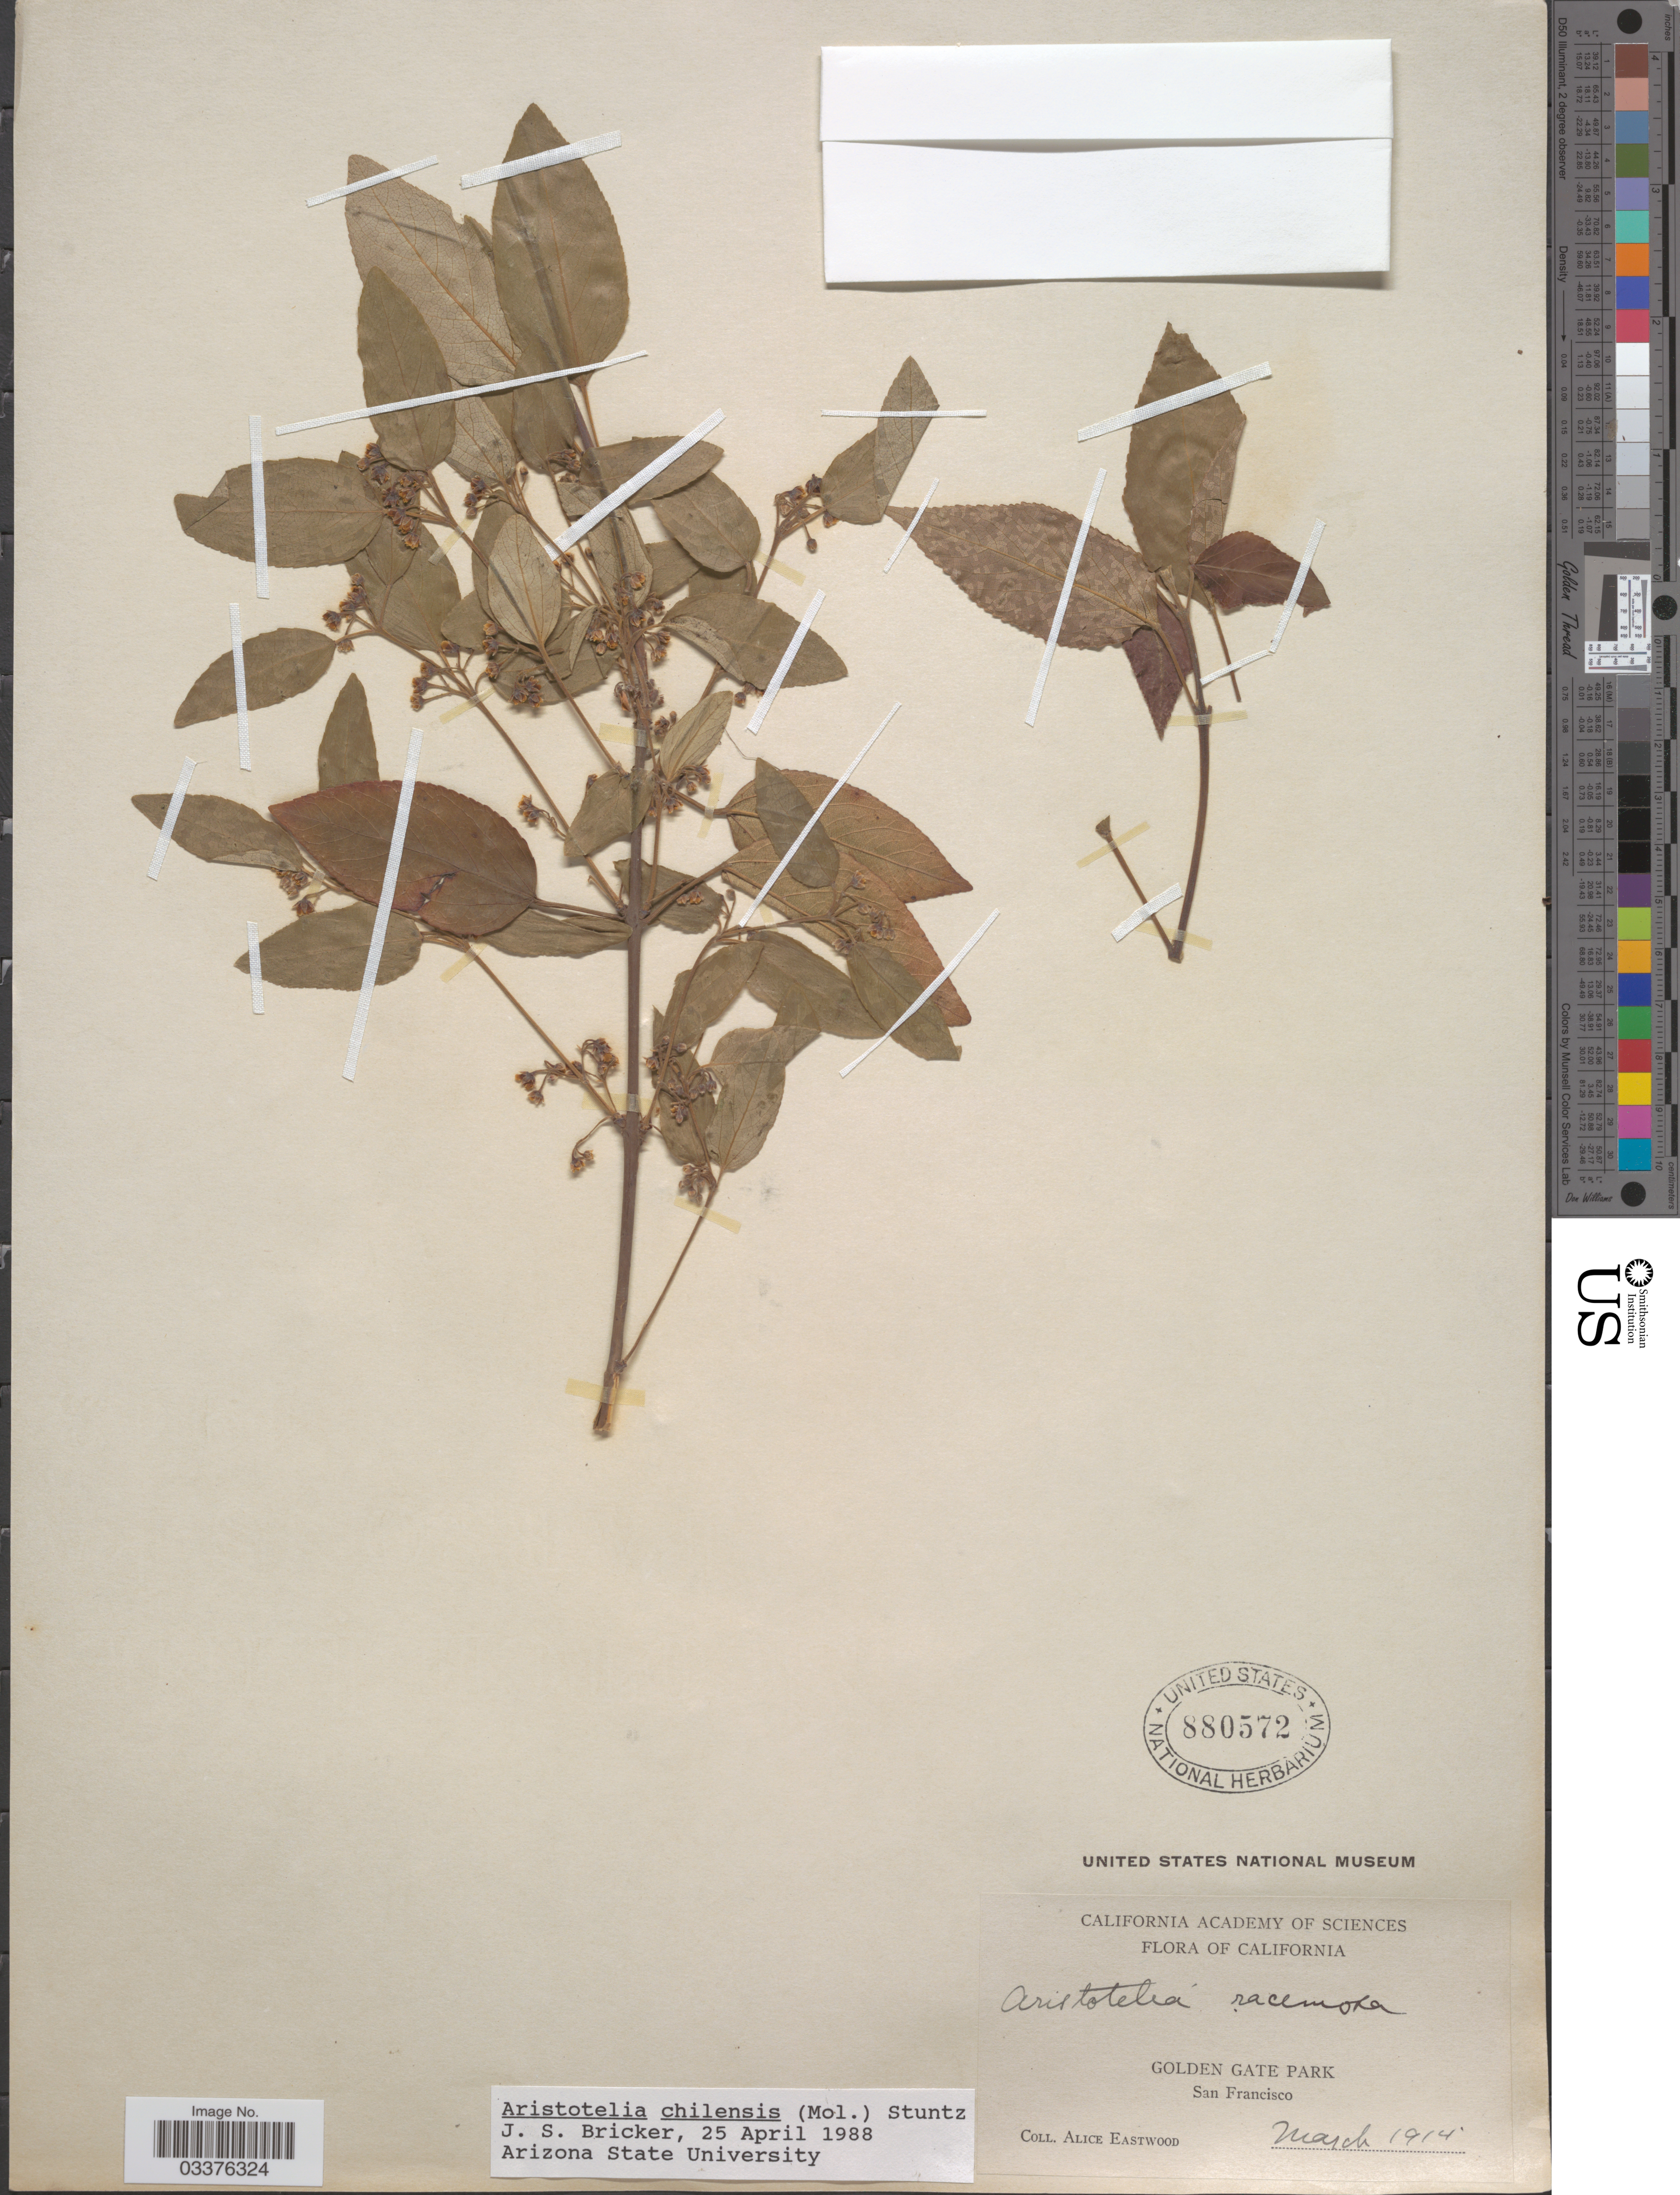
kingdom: Plantae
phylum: Tracheophyta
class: Magnoliopsida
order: Oxalidales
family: Elaeocarpaceae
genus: Aristotelia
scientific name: Aristotelia chilensis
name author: Stuntz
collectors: A. Eastwood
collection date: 1914-03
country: United States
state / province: California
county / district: San Francisco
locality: Golden Gate Park. San Francisco.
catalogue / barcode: US 880572